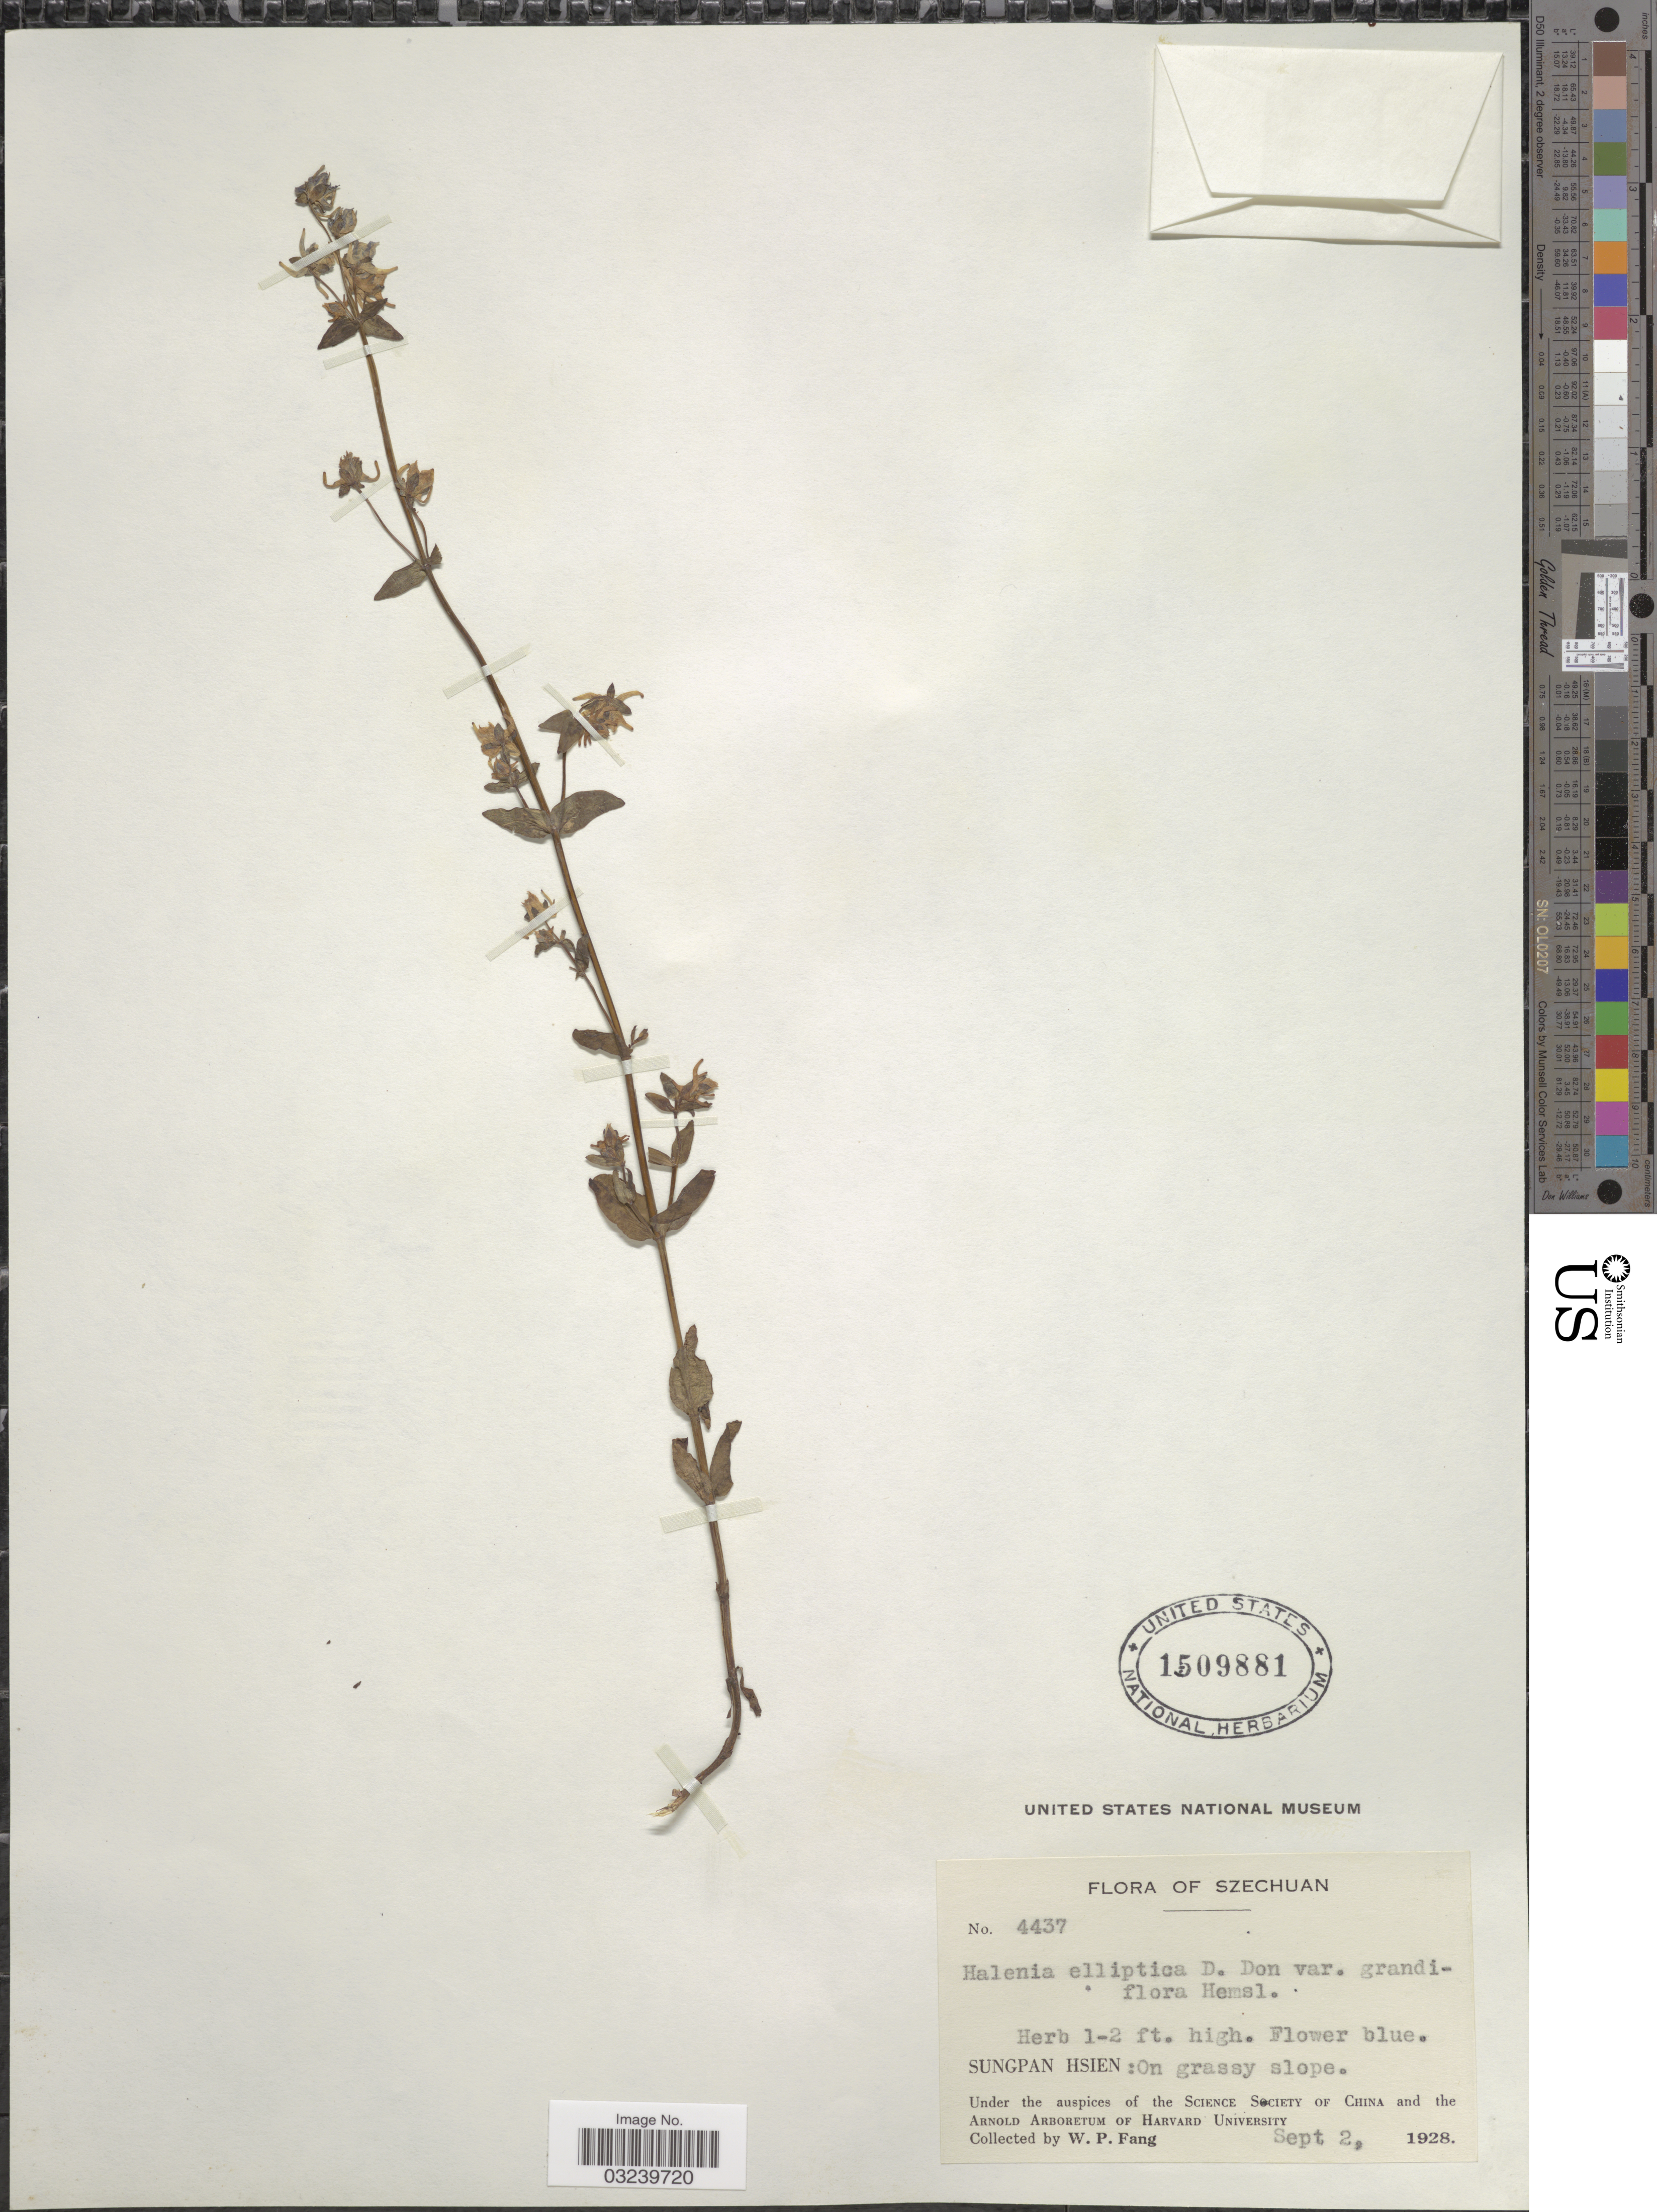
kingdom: Plantae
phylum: Tracheophyta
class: Magnoliopsida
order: Gentianales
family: Gentianaceae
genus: Halenia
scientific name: Halenia elliptica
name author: D. Don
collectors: W. P. Fang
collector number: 4437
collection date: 1928-09-02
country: China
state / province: Sichuan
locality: Szechuan, Sungpan Hsien.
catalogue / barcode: US 1509881